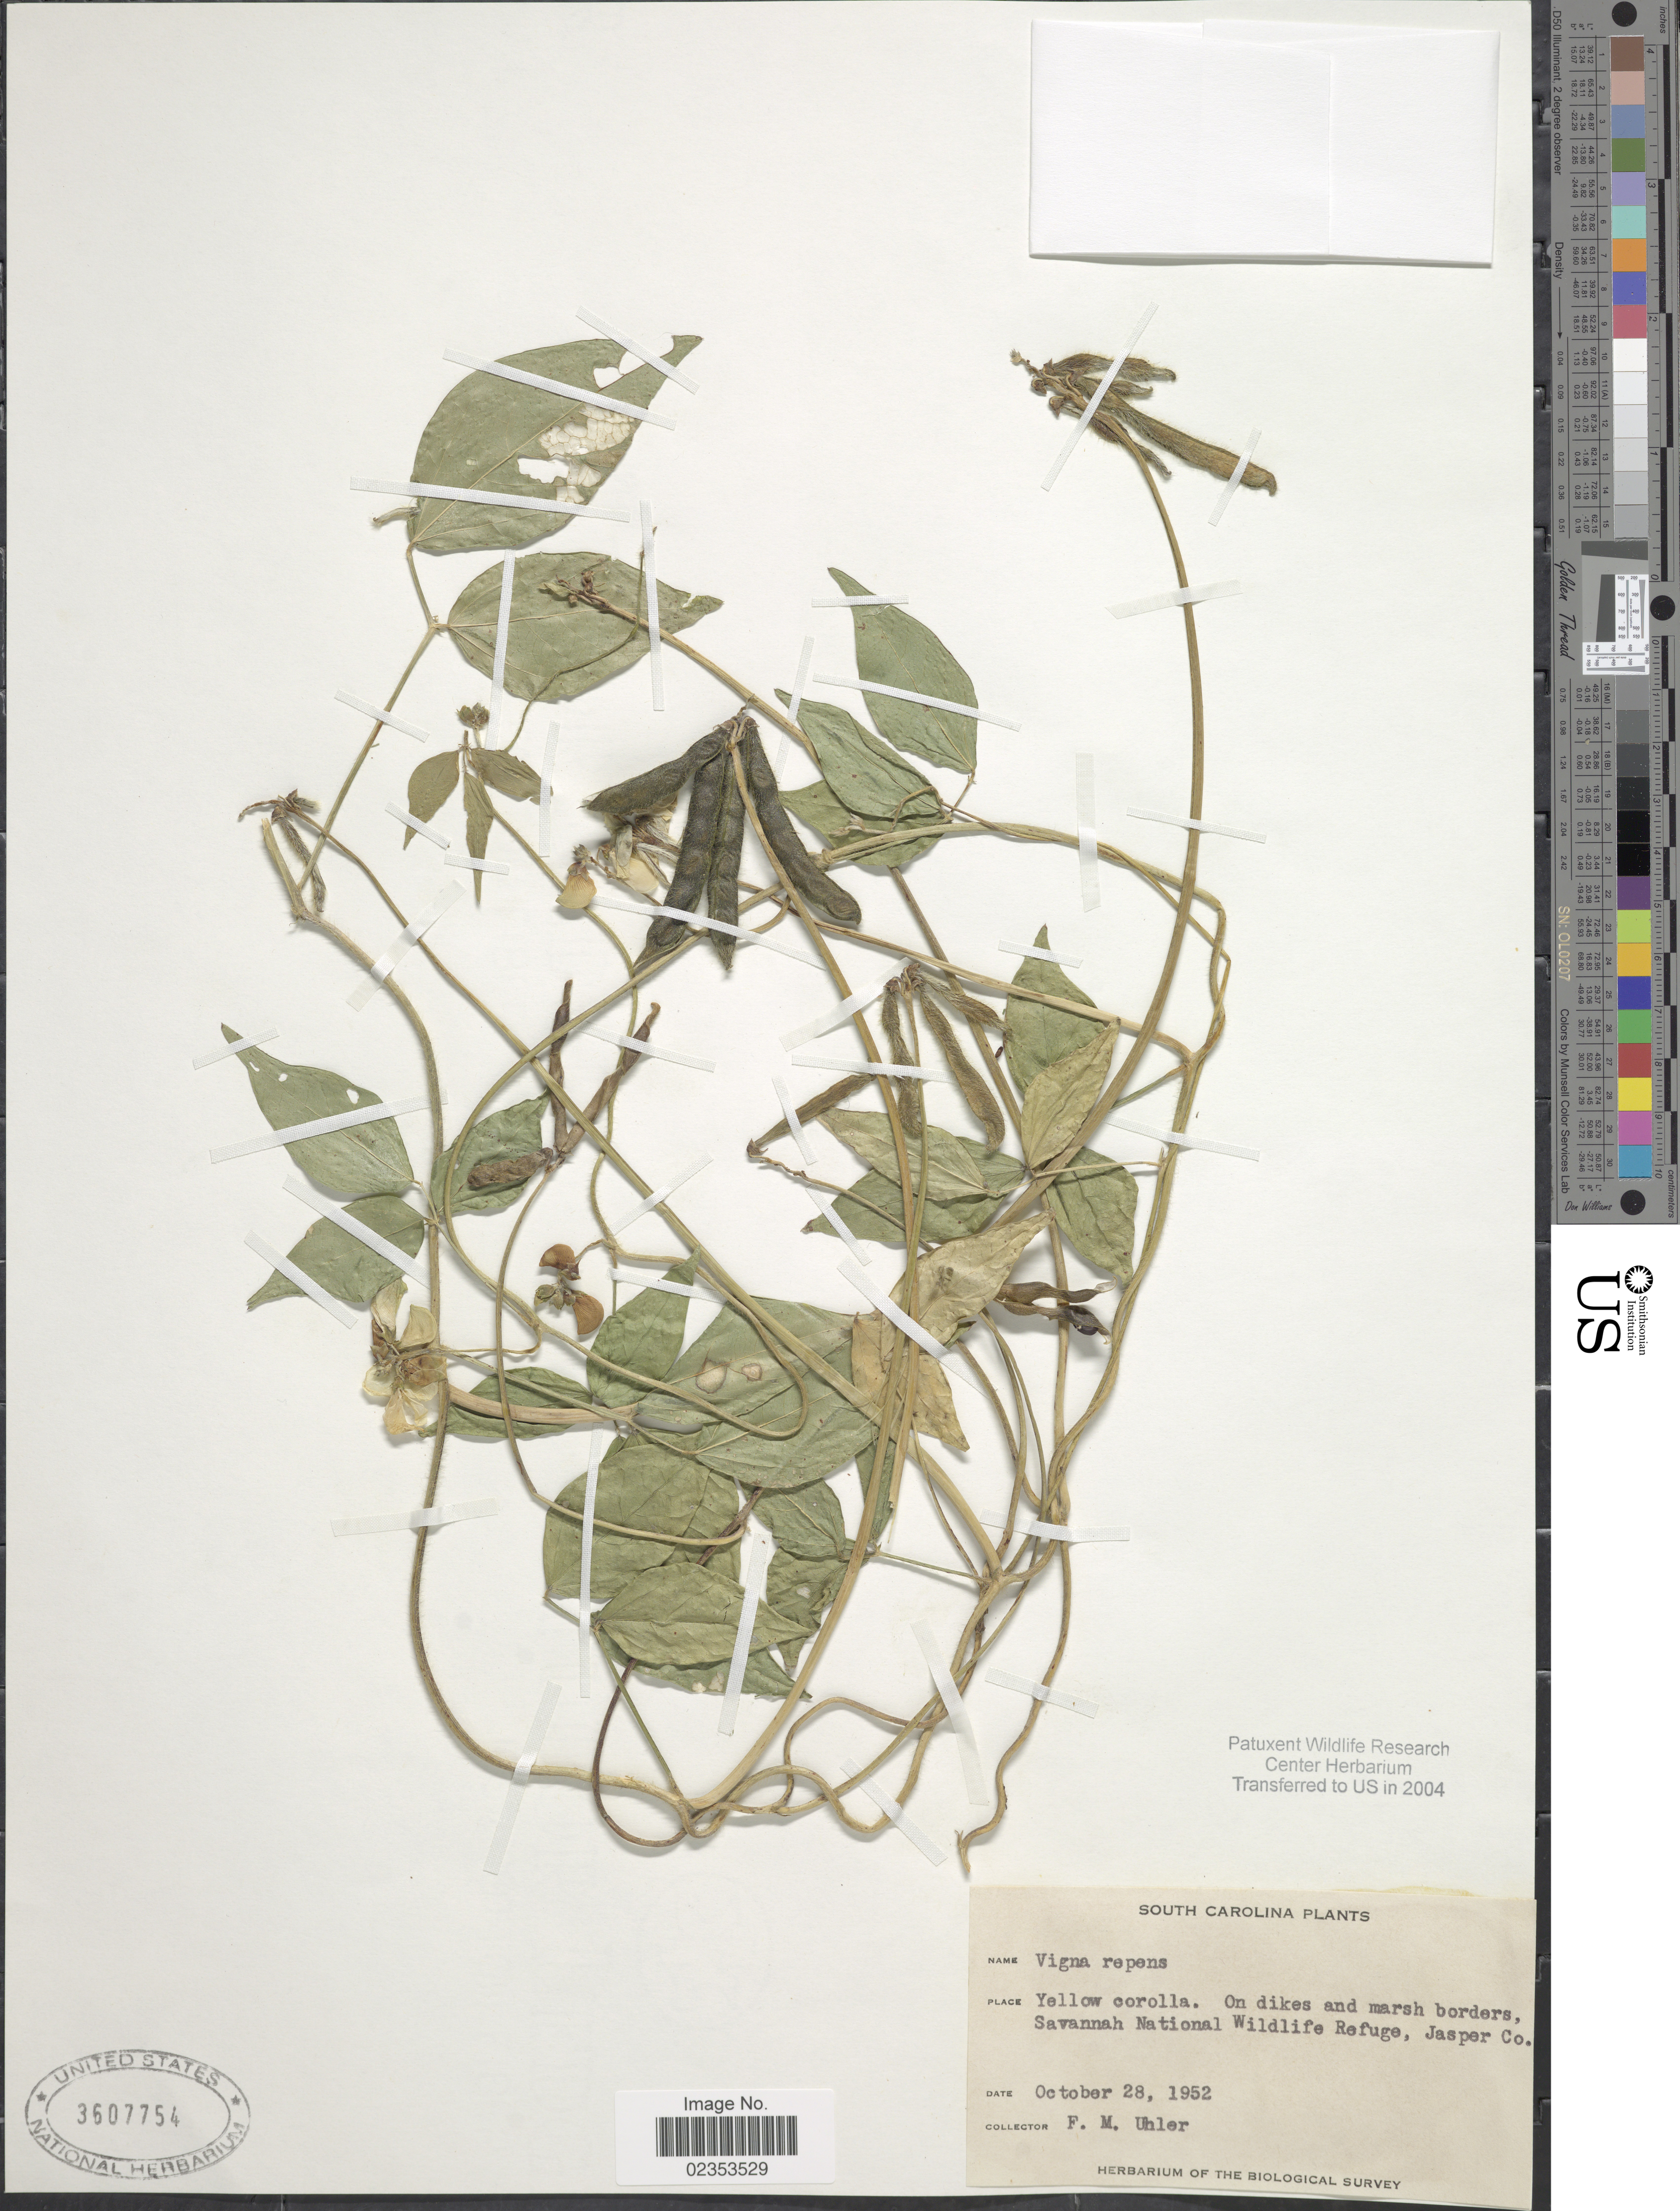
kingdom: Plantae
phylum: Tracheophyta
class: Magnoliopsida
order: Fabales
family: Fabaceae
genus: Vigna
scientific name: Vigna luteola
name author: (Jacq.) Benth.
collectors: F. M. Uhler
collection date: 1952-10-28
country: United States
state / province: South Carolina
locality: On dikes and marsh borders, Savannah National Wildlife Refuge, Jasper Co.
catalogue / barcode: US 3607754